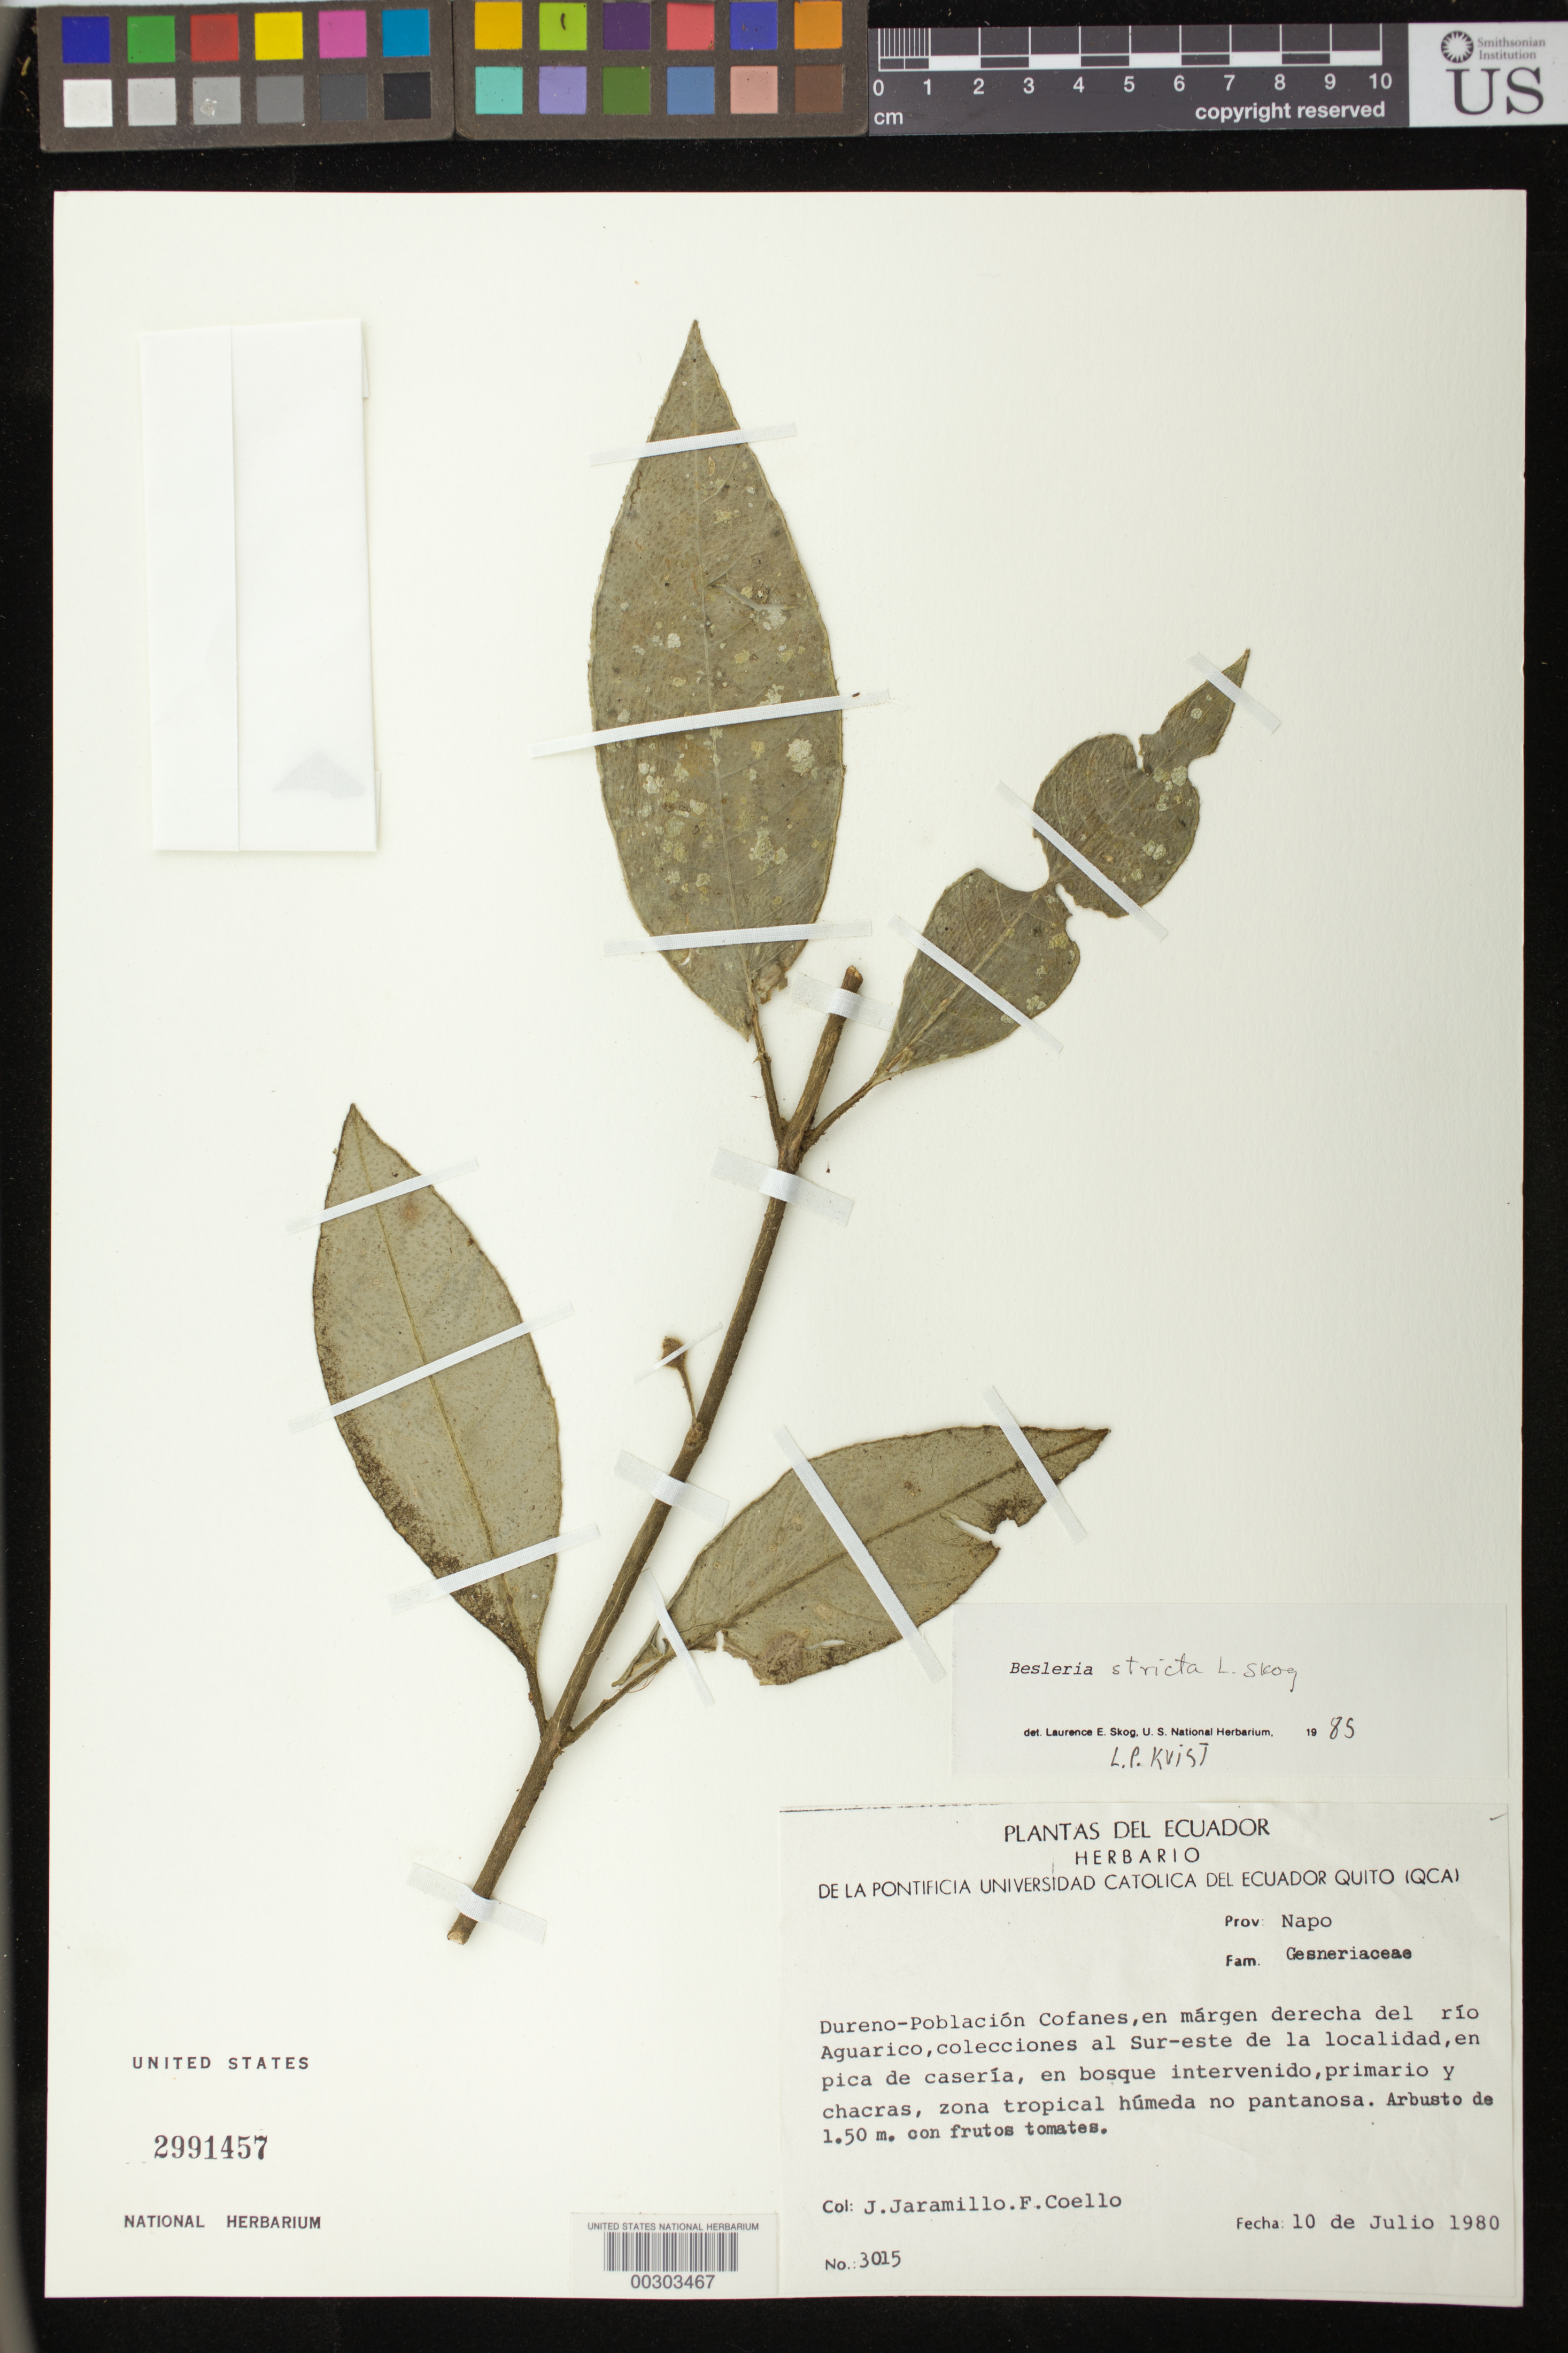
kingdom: Plantae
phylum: Tracheophyta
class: Magnoliopsida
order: Lamiales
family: Gesneriaceae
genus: Besleria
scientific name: Besleria stricta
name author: L.E. Skog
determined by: Skog, Laurence E.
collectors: J. L. Jaramillo & F. Coello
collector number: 3015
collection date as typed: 10 Jul 1980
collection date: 1980-07-10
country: Ecuador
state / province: Sucumbíos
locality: Napo.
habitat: En pica da casería, en bosque intervenido, primario y chacras, zona tropical húmeda no pantanosa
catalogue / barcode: US 2991457